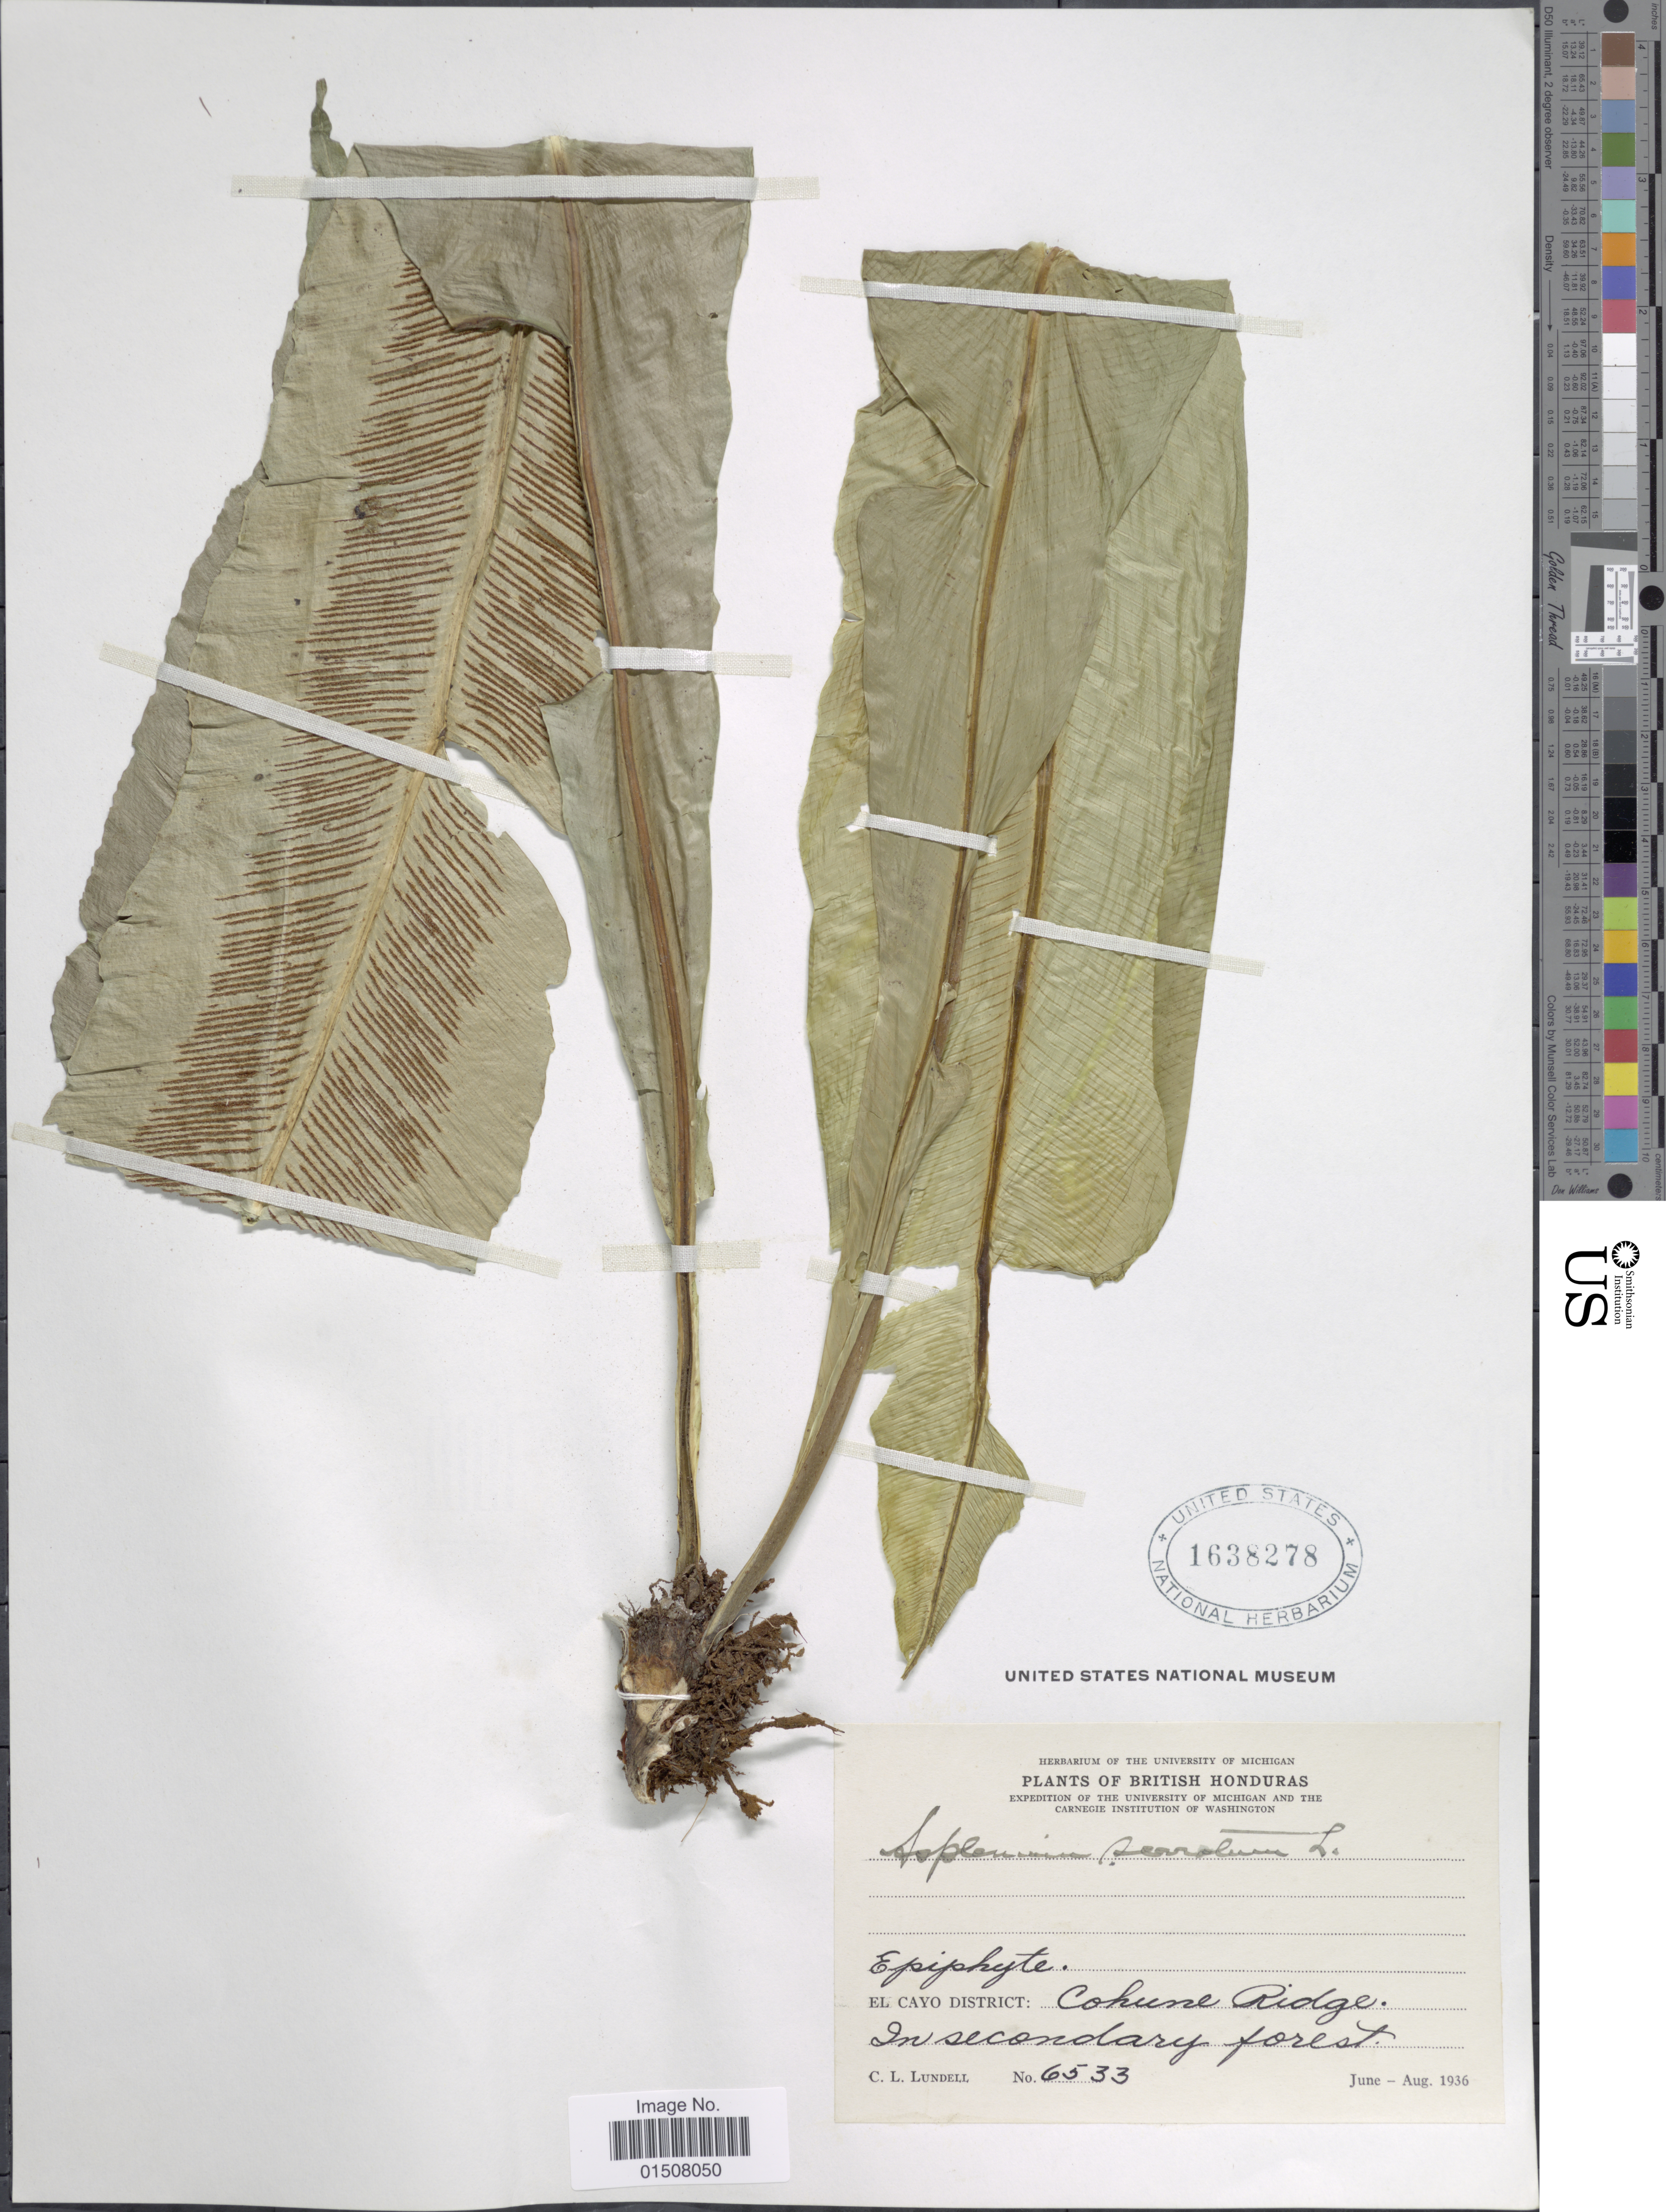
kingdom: Plantae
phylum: Tracheophyta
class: Polypodiopsida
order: Polypodiales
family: Aspleniaceae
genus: Asplenium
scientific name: Asplenium serratum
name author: L.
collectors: C. L. Lundell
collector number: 6533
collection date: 1936-06/1936-08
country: Belize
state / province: Cayo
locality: British Honduras, El Cayo District: Cohune Ridge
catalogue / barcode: US 1638278